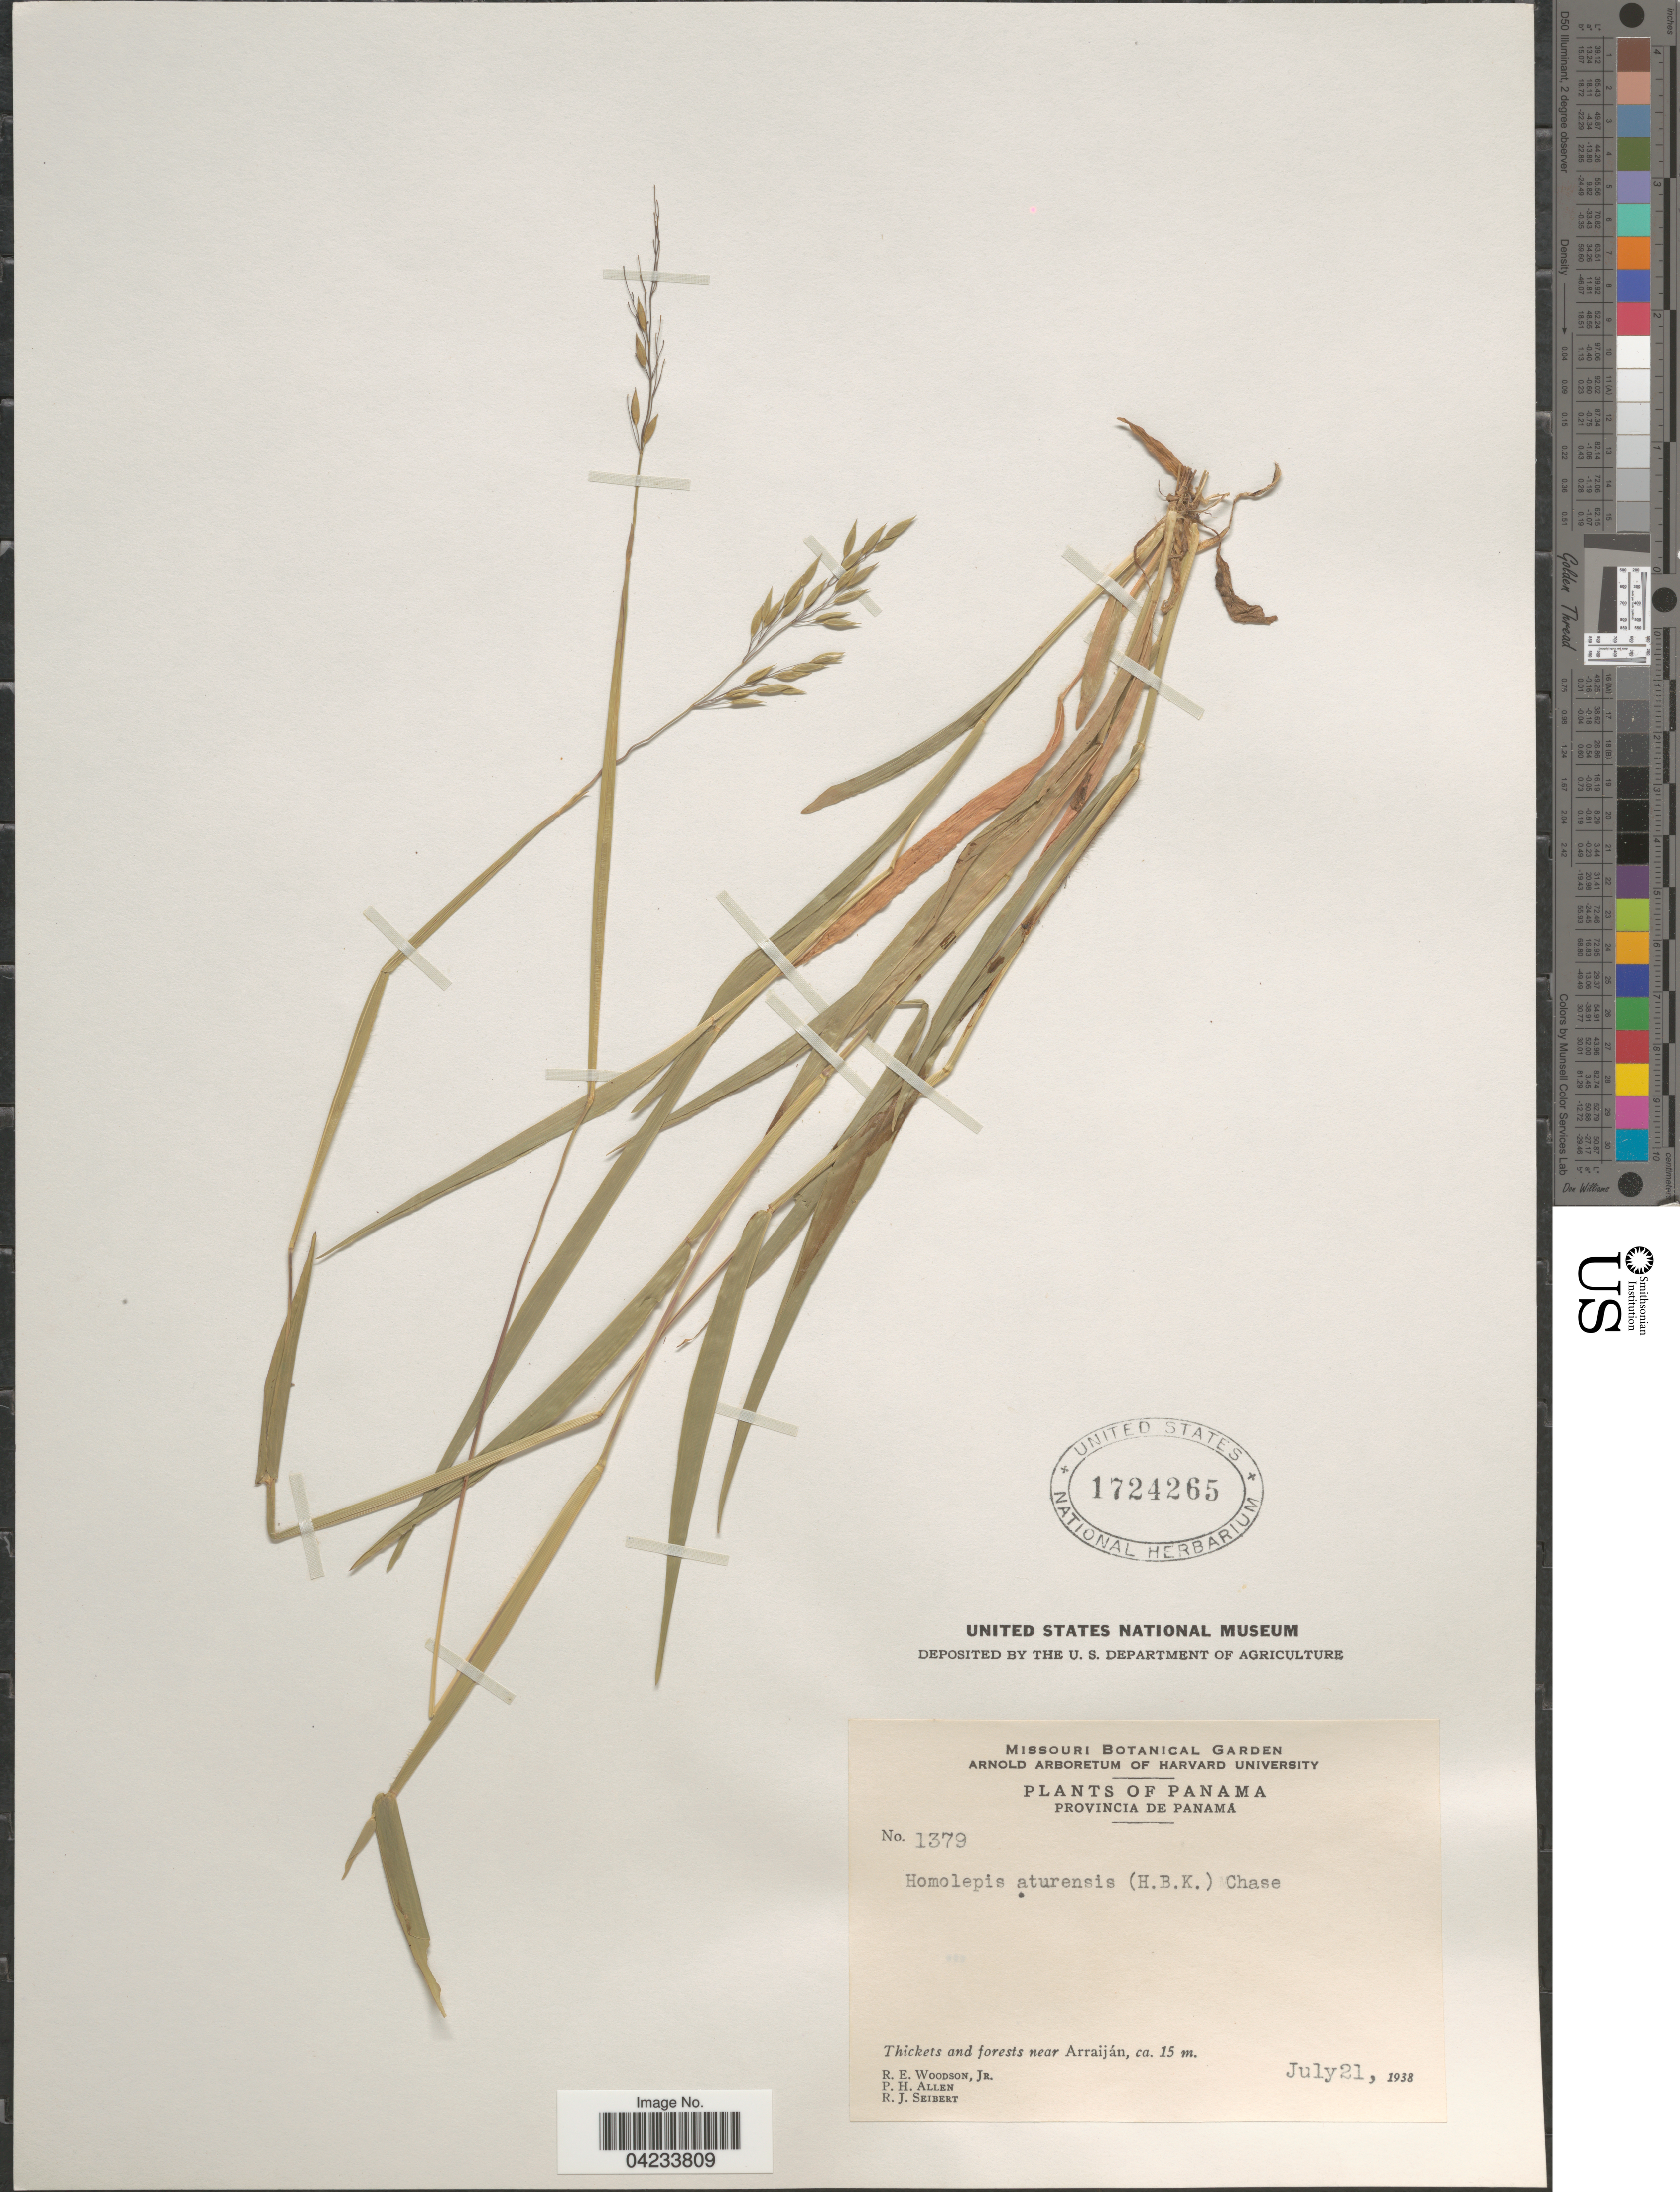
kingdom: Plantae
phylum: Tracheophyta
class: Liliopsida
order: Poales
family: Poaceae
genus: Homolepis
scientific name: Homolepis aturensis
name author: (Kunth) Chase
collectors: R. E. Woodson, P. H. Allen & R. J. Seibert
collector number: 1379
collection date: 1938-07-21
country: Panama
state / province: Panamá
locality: Provincia de Panama. Thickets and forests near Arraiján.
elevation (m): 15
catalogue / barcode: US 1724265